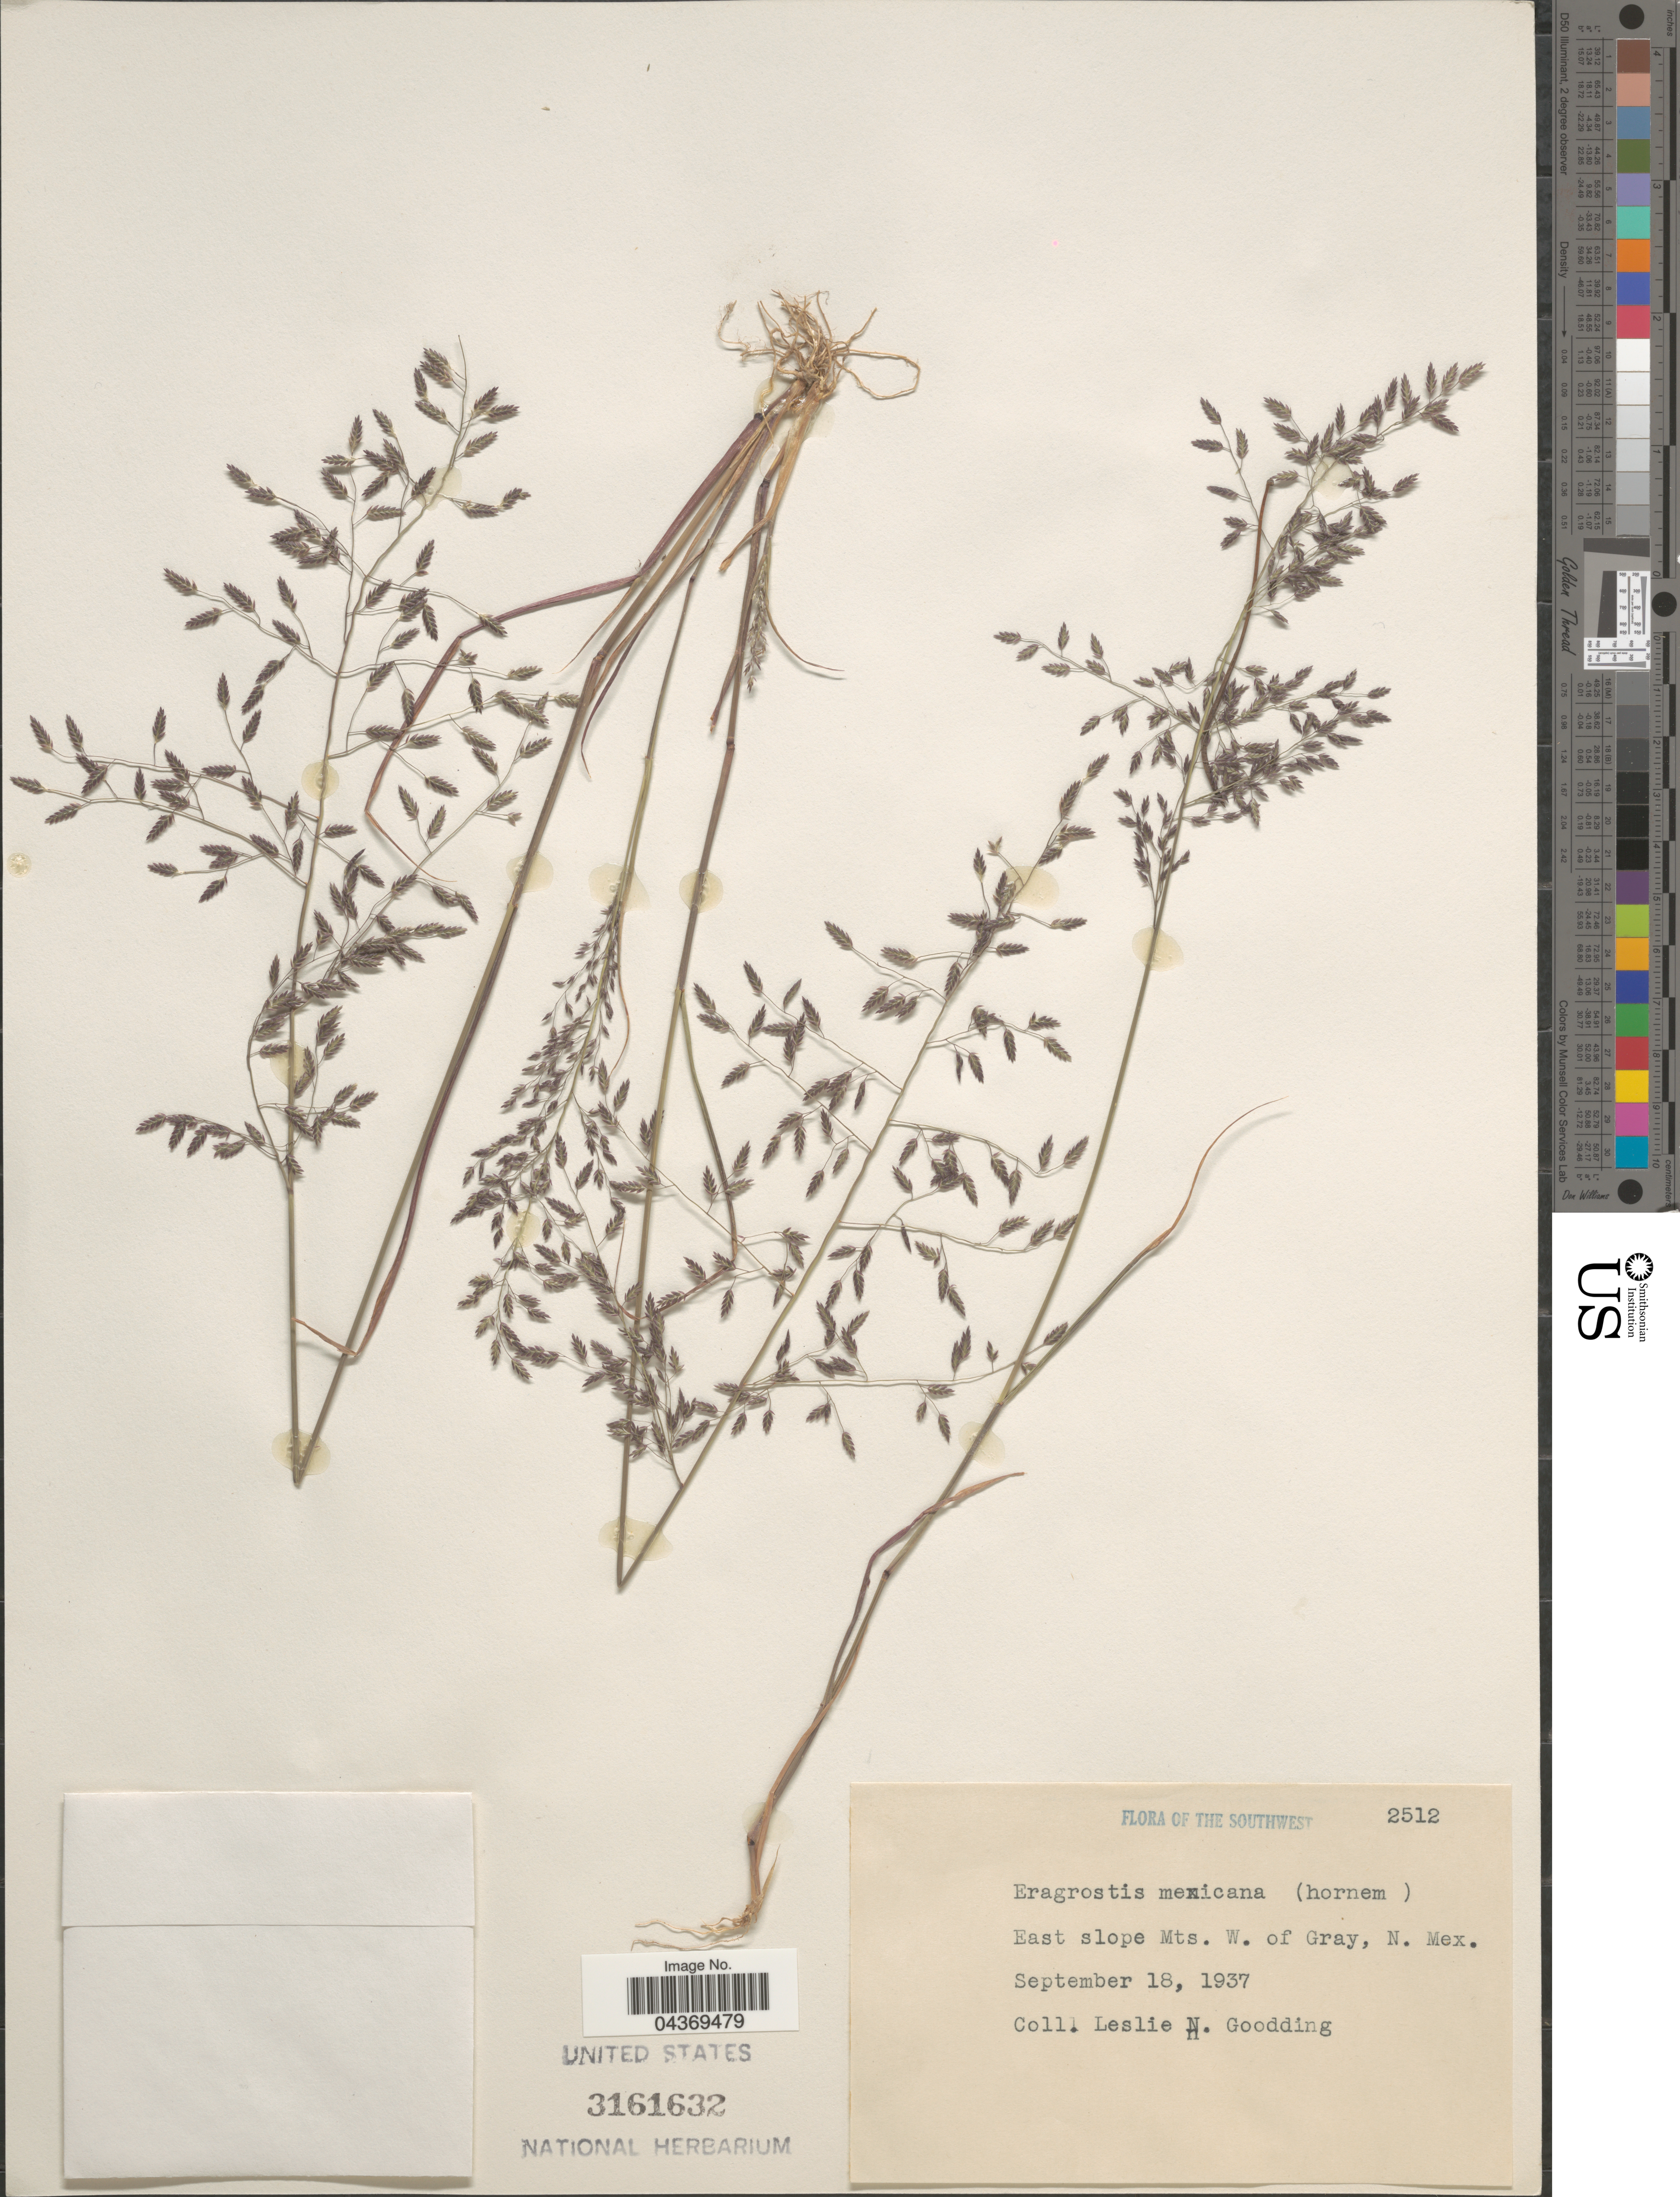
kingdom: Plantae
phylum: Tracheophyta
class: Liliopsida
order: Poales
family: Poaceae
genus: Eragrostis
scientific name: Eragrostis mexicana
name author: (Hornem.) Link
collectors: L. N. Goodding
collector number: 2512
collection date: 1937-09-18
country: United States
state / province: New Mexico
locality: The Southwest. East slope Mts. W. of Gray.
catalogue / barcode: US 3161632